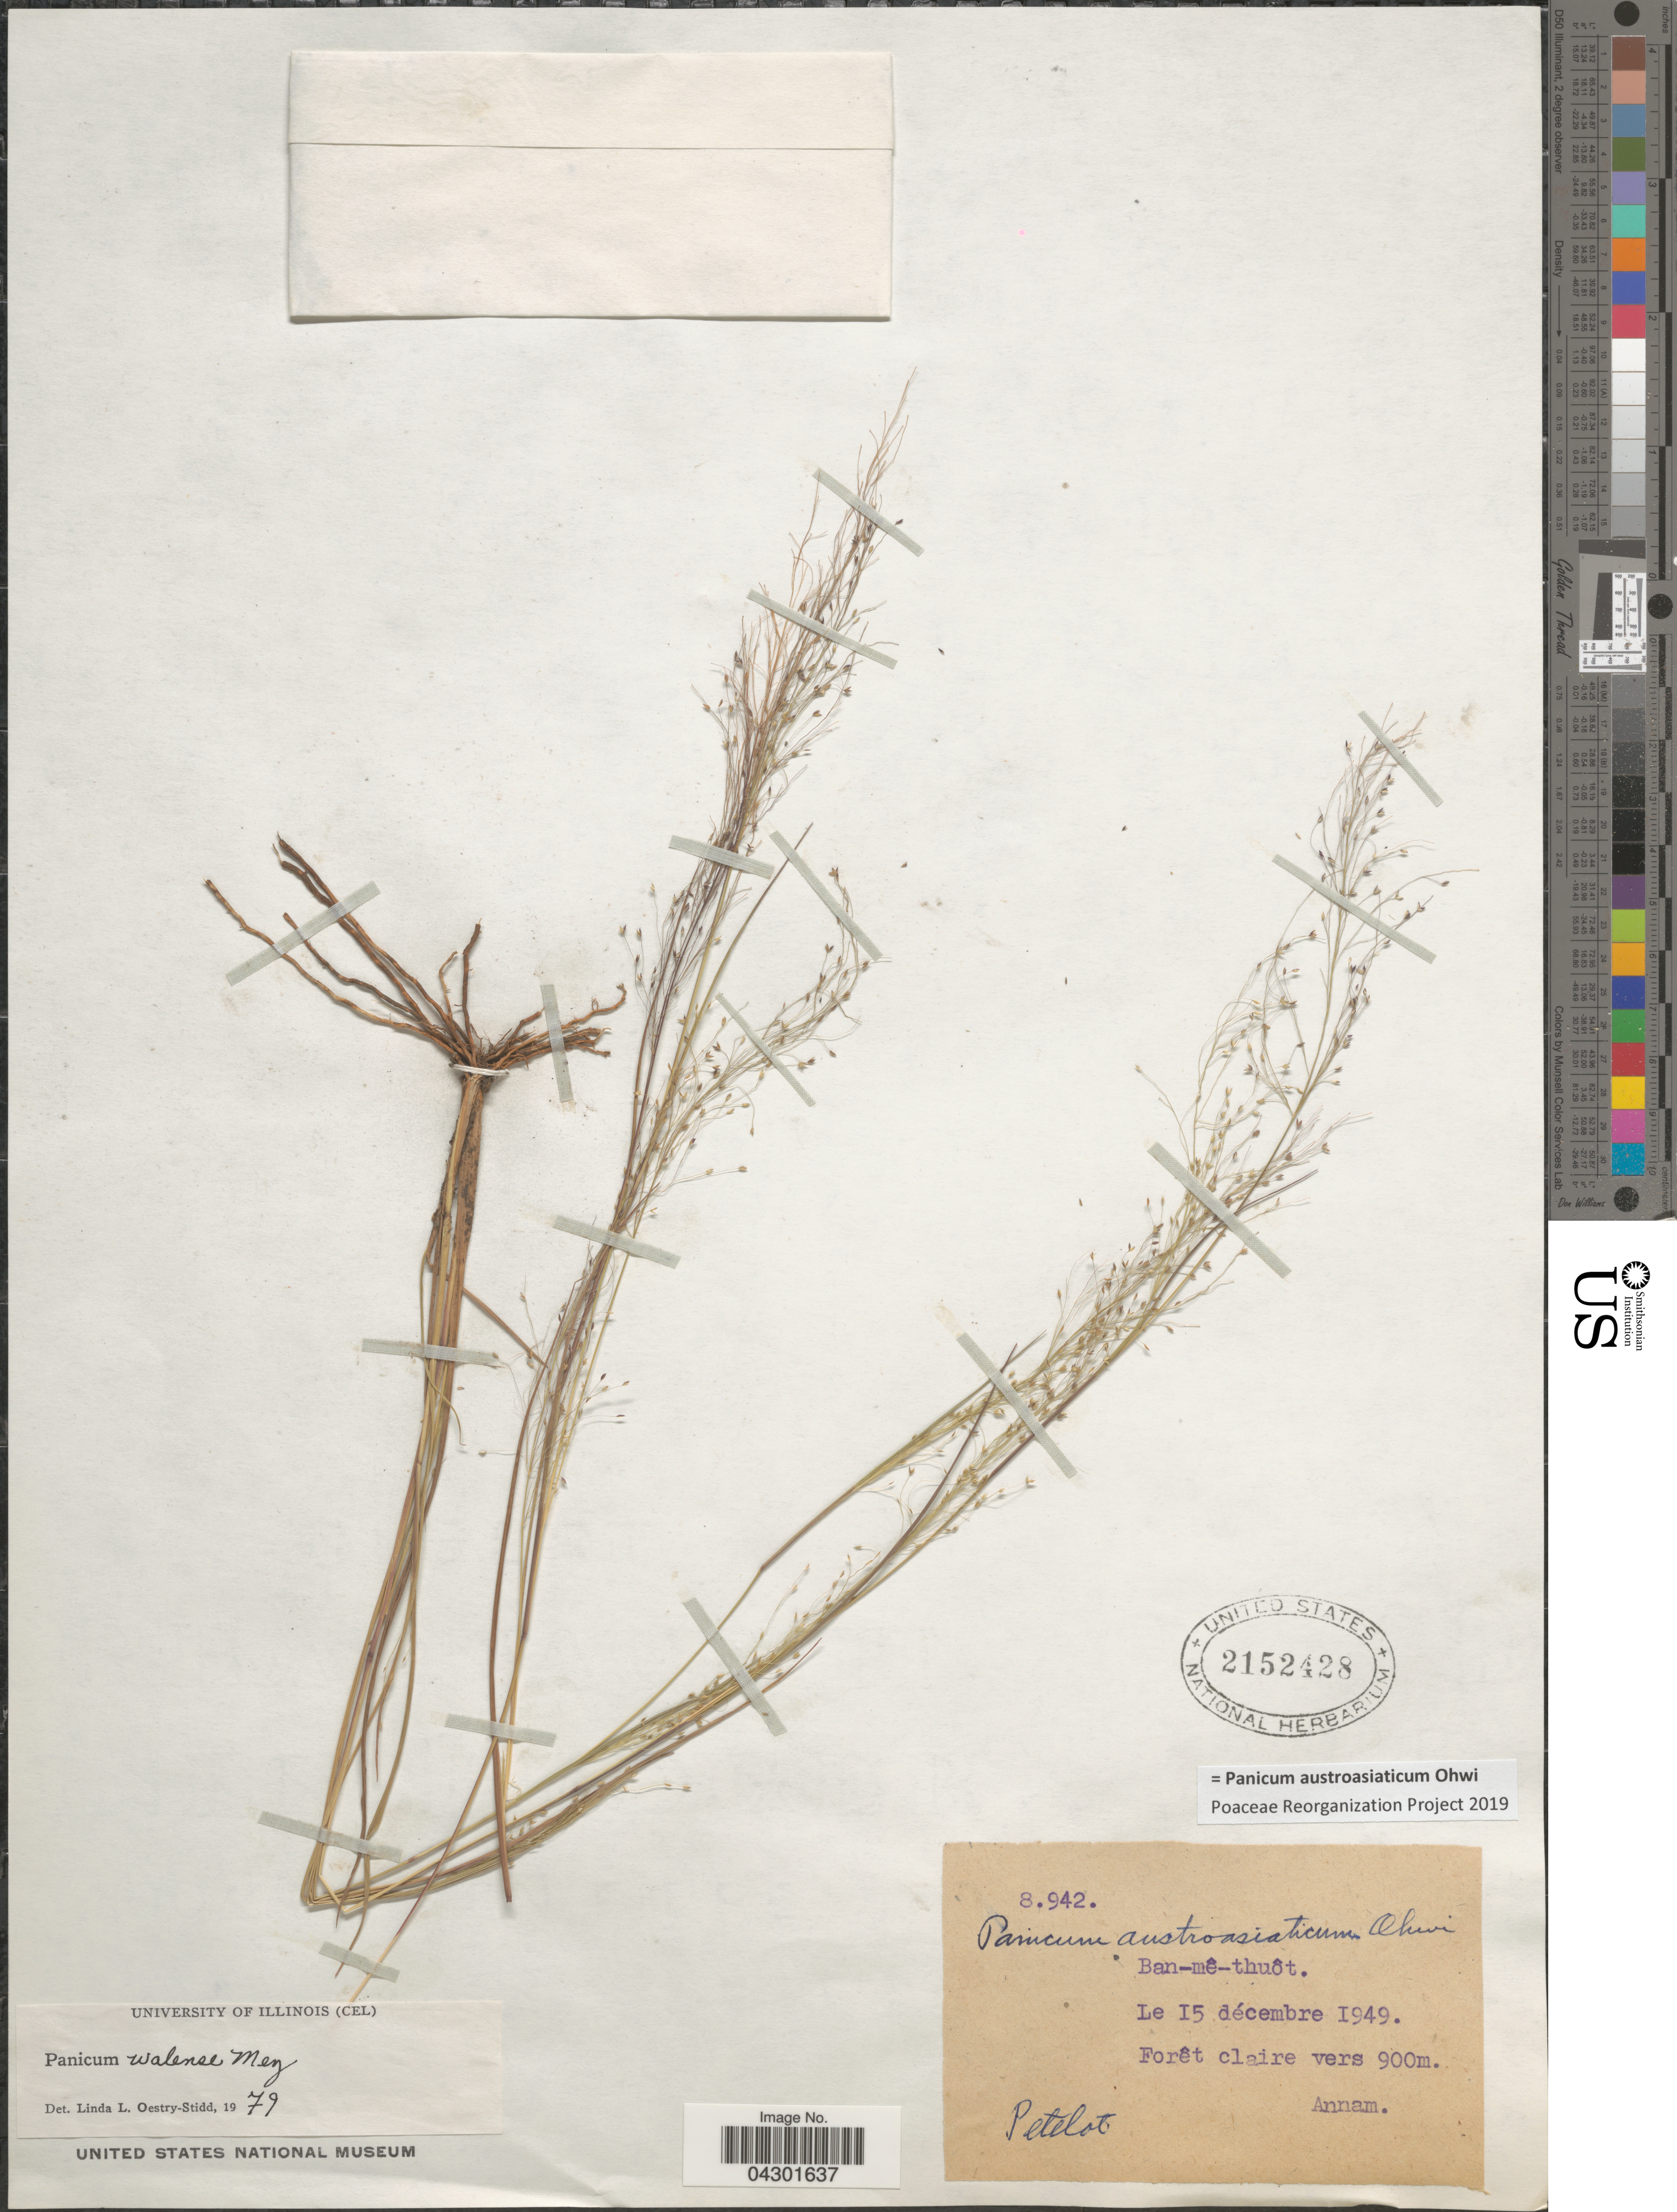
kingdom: Plantae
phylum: Tracheophyta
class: Liliopsida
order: Poales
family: Poaceae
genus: Panicum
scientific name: Panicum austroasiaticum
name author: Ohwi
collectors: Pételot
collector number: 8942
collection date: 1949-12-15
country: Vietnam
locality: Ban-mê-thuôt. Forêt claire. Annam.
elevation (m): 900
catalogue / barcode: US 2152428